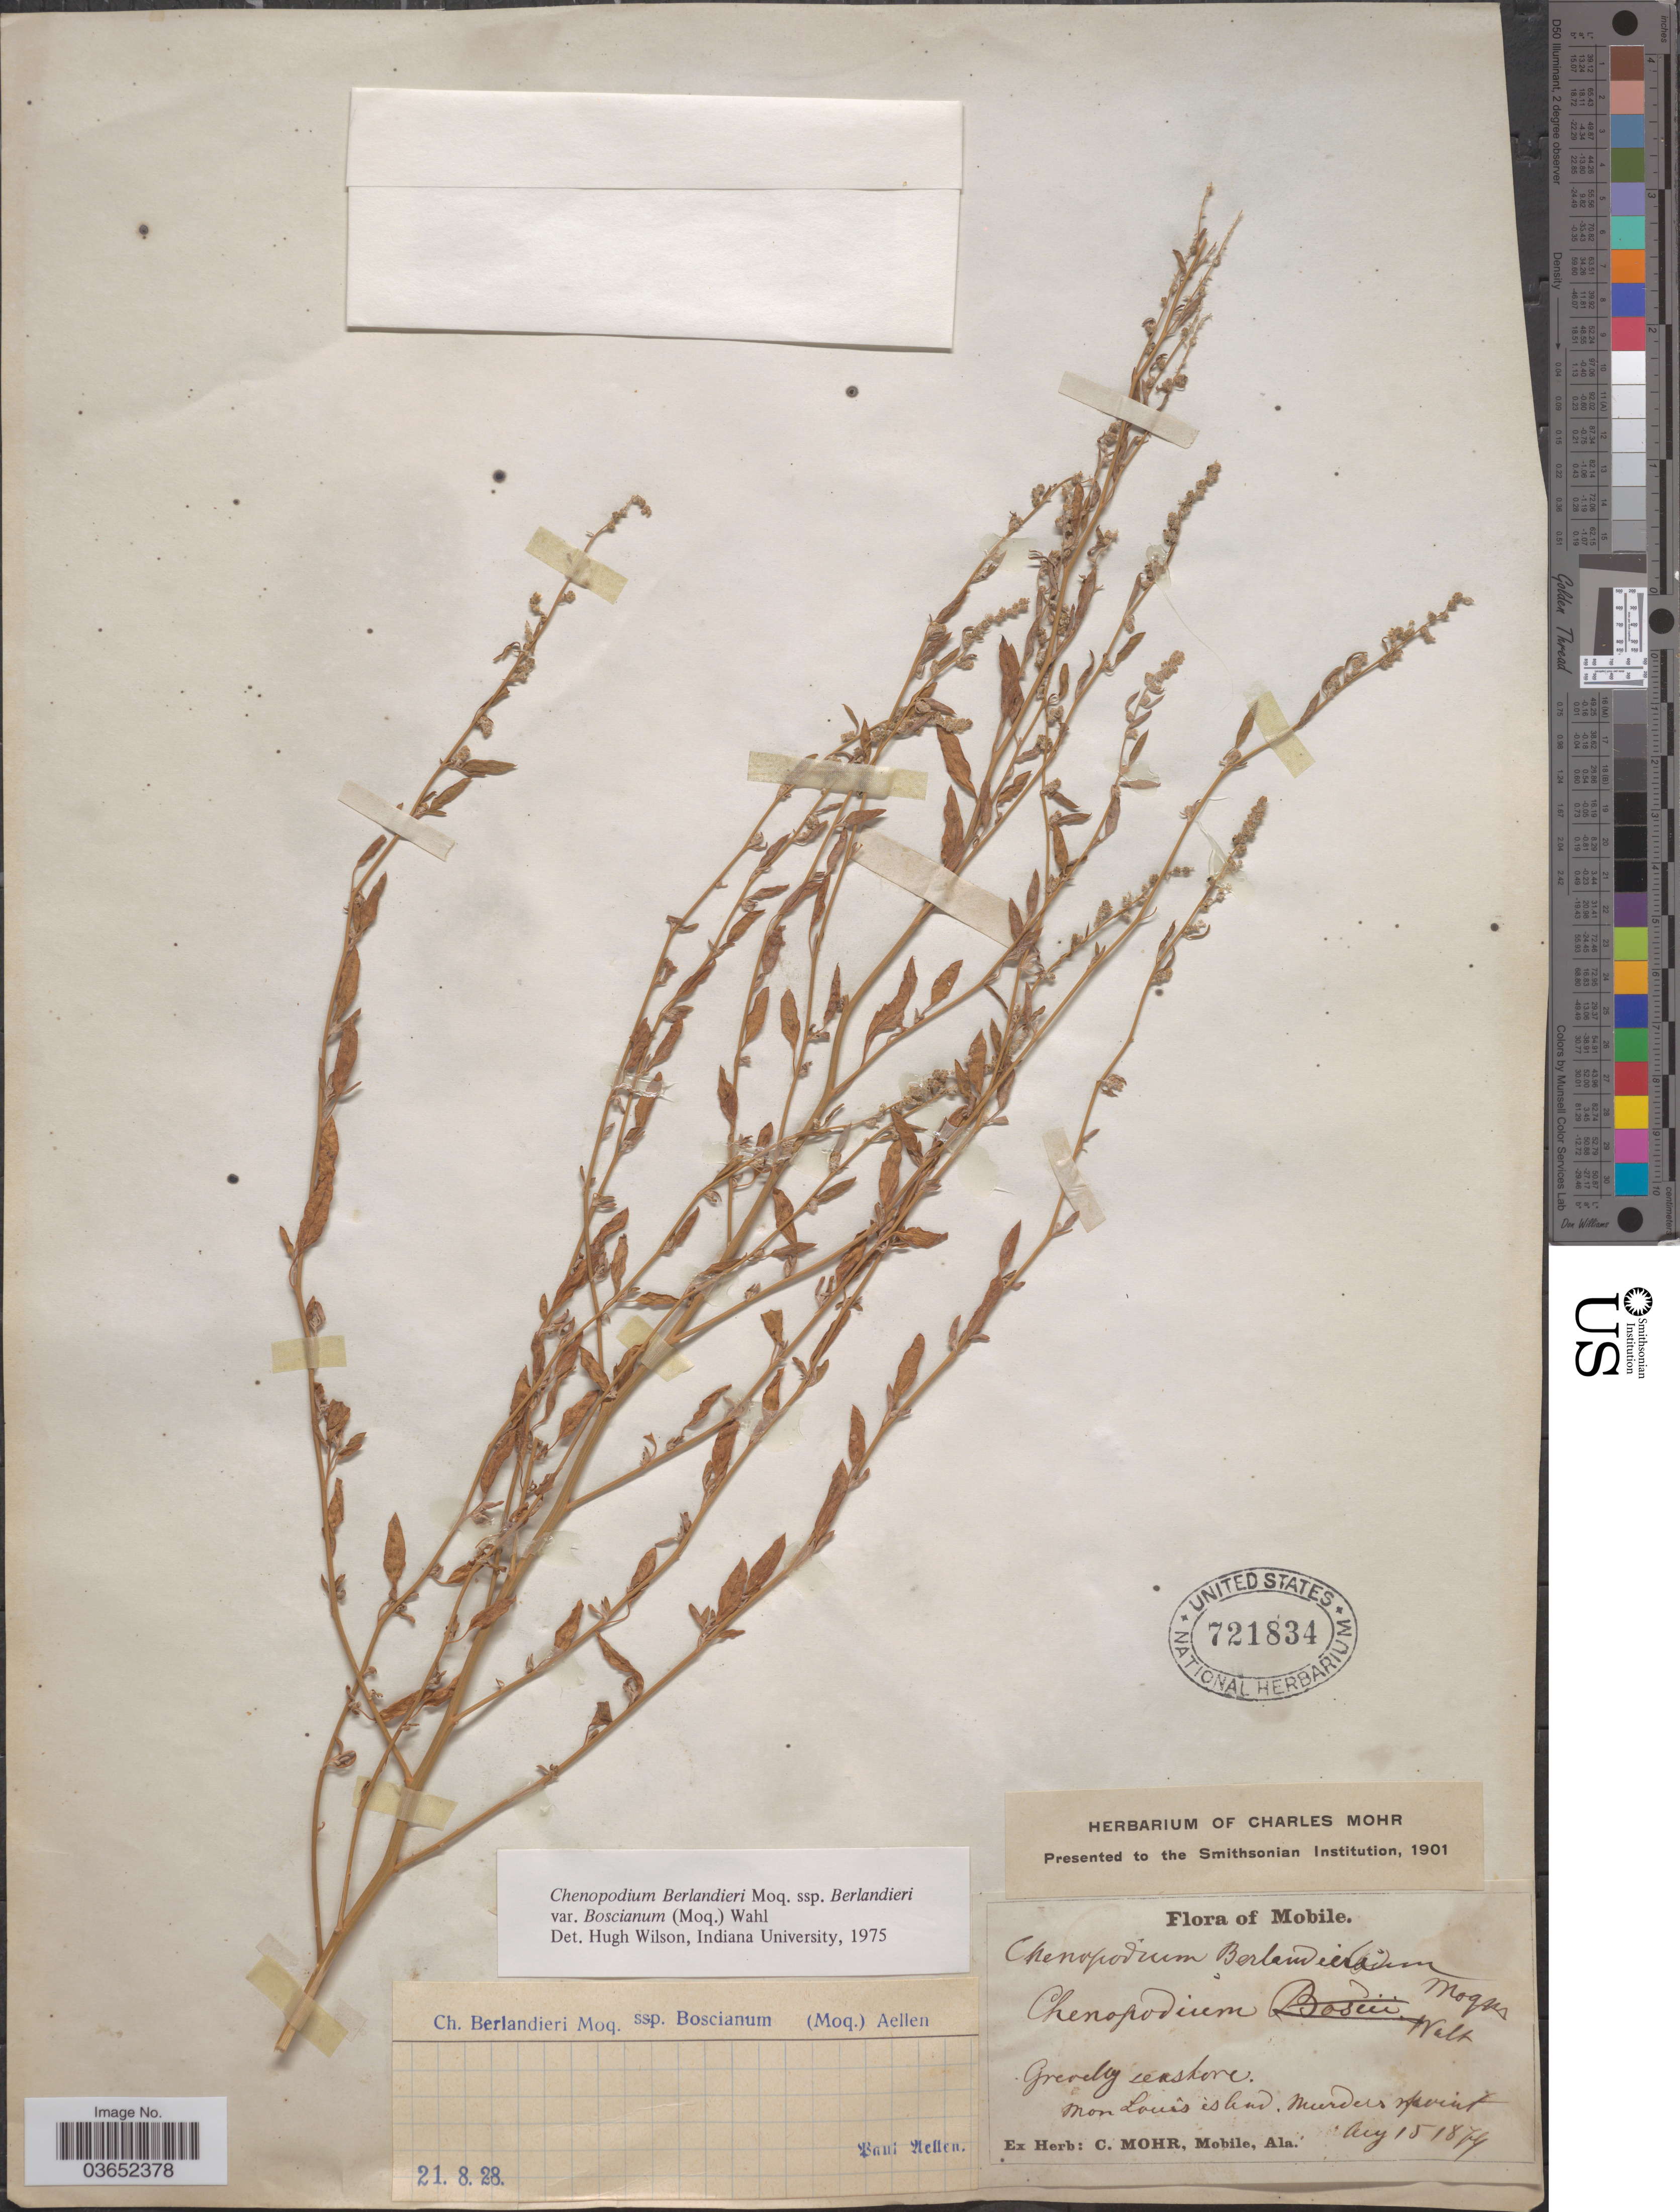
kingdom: Plantae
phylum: Tracheophyta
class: Magnoliopsida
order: Caryophyllales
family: Amaranthaceae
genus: Chenopodium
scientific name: Chenopodium berlandieri var. boscianum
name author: (Moq.) Wahl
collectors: ex herb. Charles Mohr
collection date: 1874-08-15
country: United States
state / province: Alabama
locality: Mobile. Gravelly seashore. Mon Louis island.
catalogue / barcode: US 721834